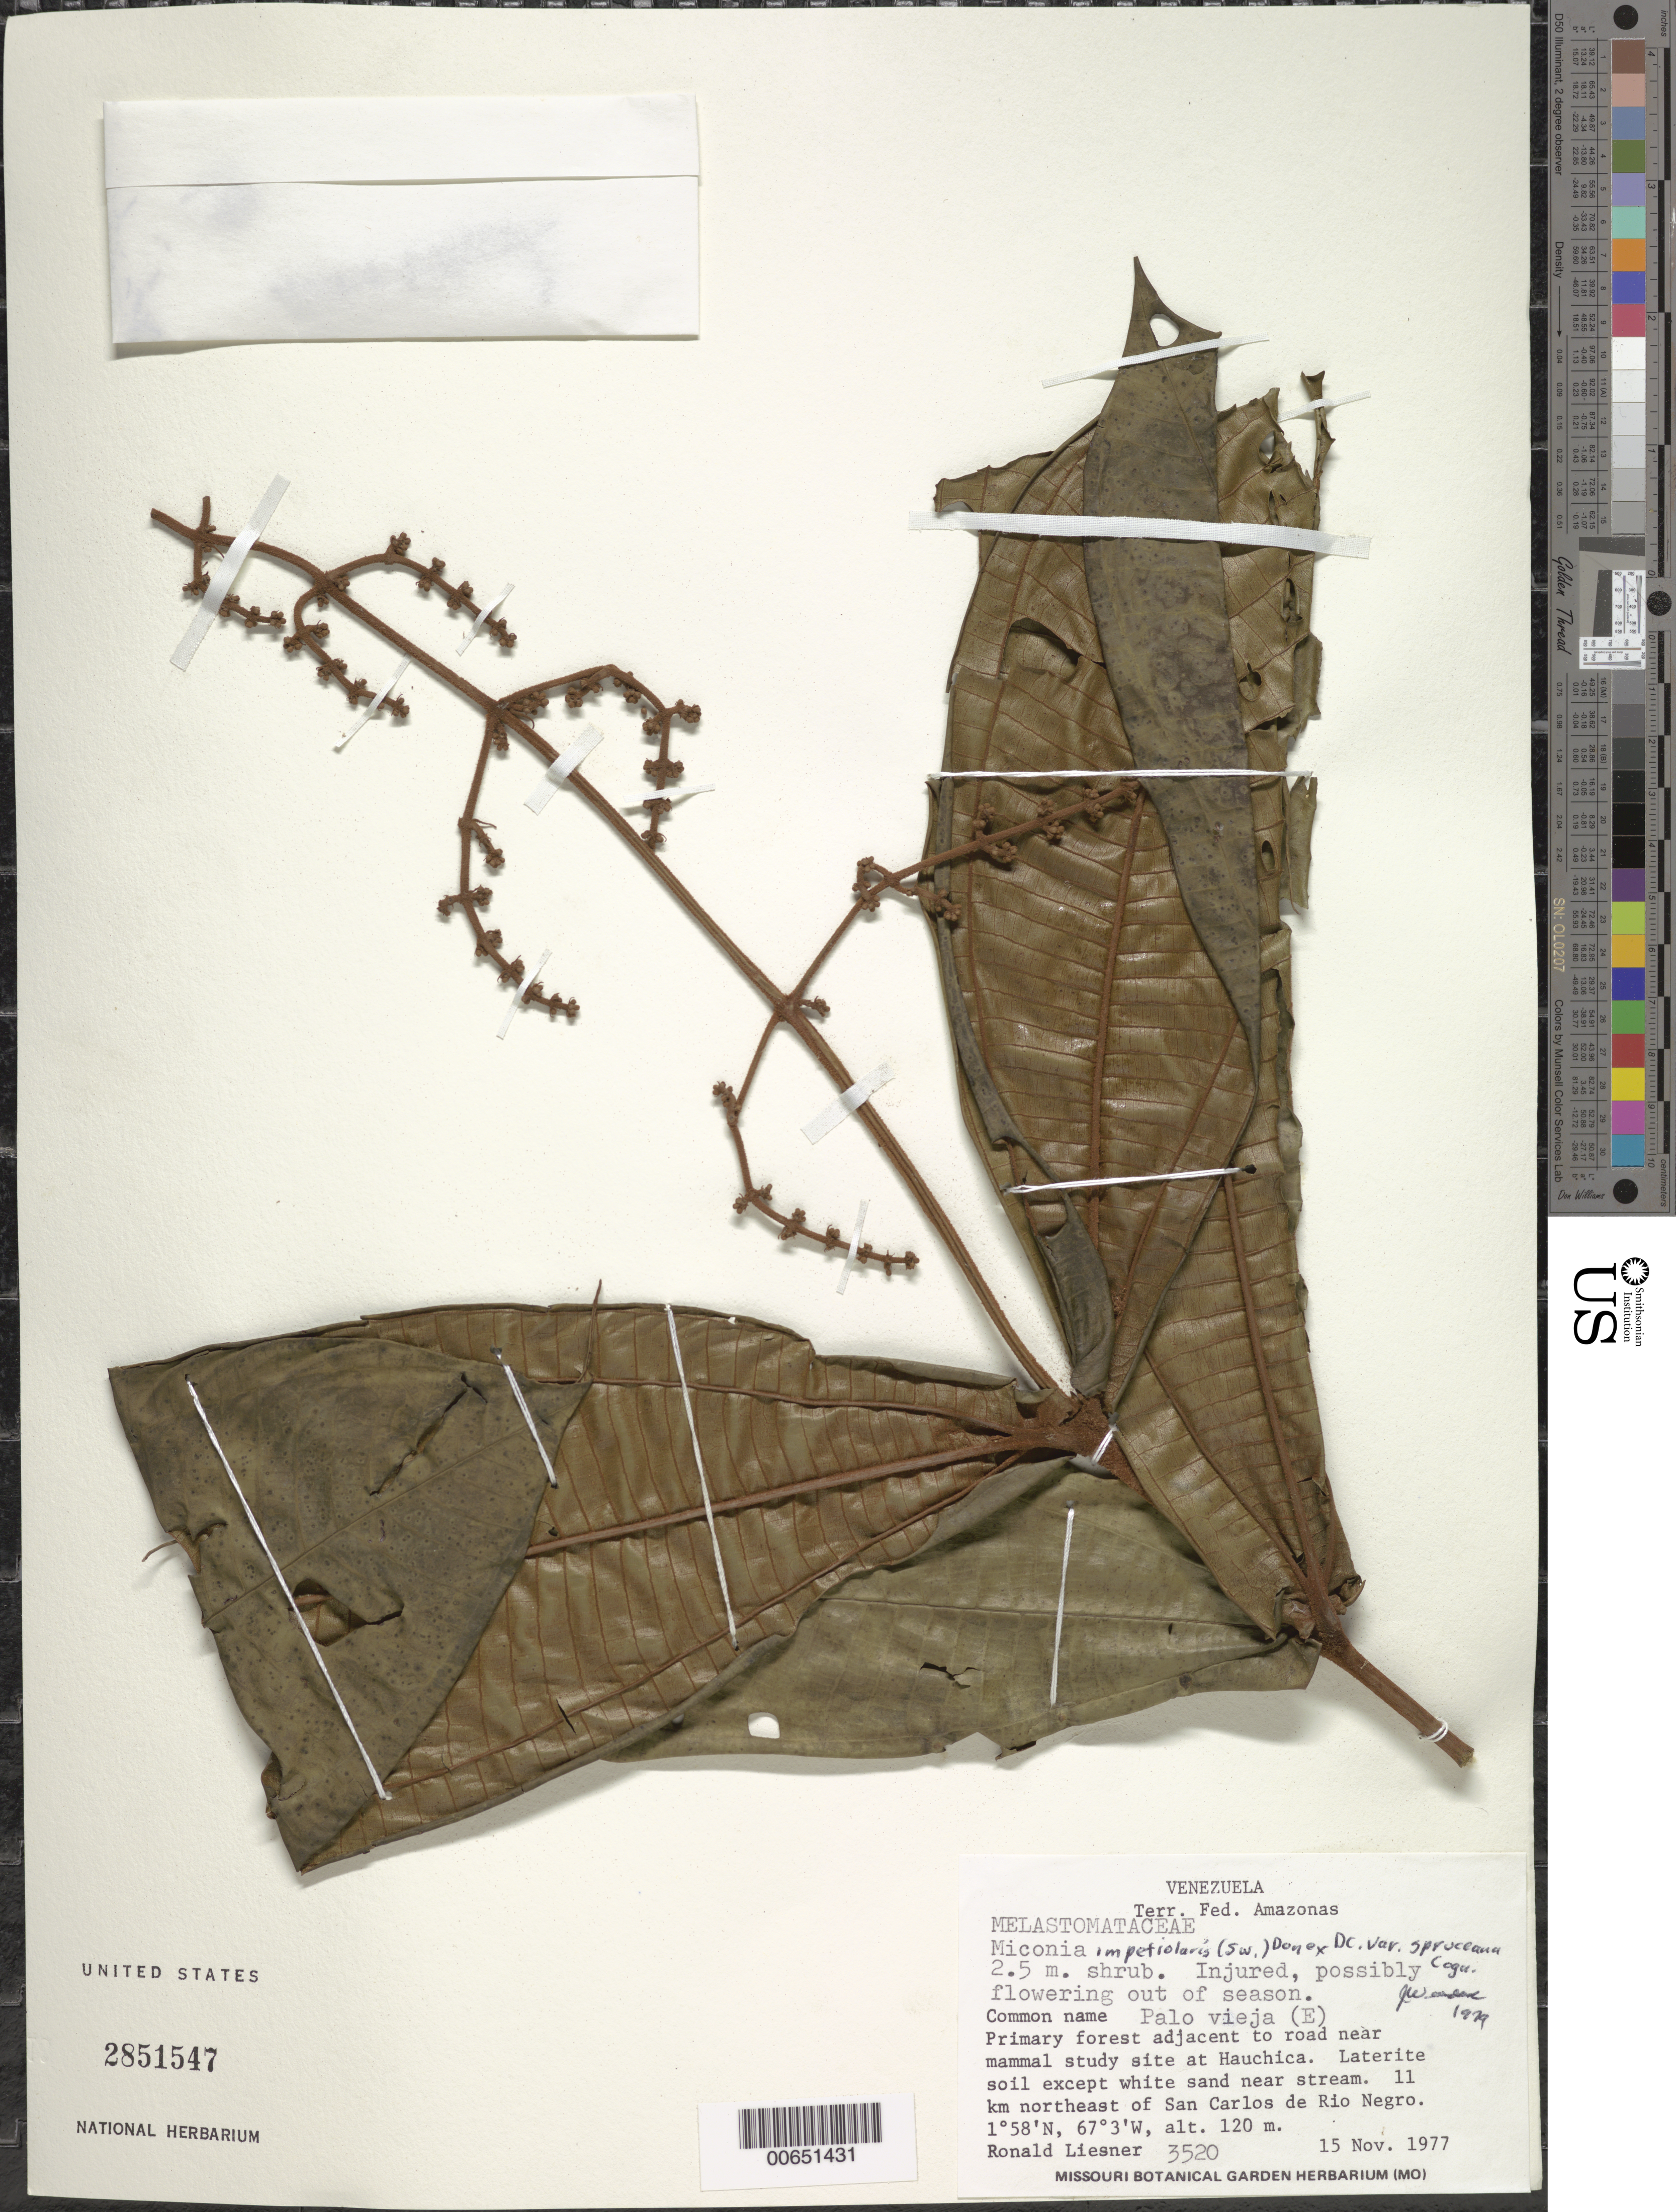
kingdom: Plantae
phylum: Tracheophyta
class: Magnoliopsida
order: Myrtales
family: Melastomataceae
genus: Miconia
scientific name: Miconia impetiolaris var. spruceana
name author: Cogn.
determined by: Wurdack, John J., (US), US (UNITED STATES)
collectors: R. L. Liesner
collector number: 3520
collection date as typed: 15-Nov-77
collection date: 1977-11-15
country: Venezuela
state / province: Amazonas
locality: San Carlos de Río Negro, 11 km NE of; mammal study site at Hauchica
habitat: Primary forest adjacent to road, lateritic soil except white sand near stream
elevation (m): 120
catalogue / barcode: US 2851547